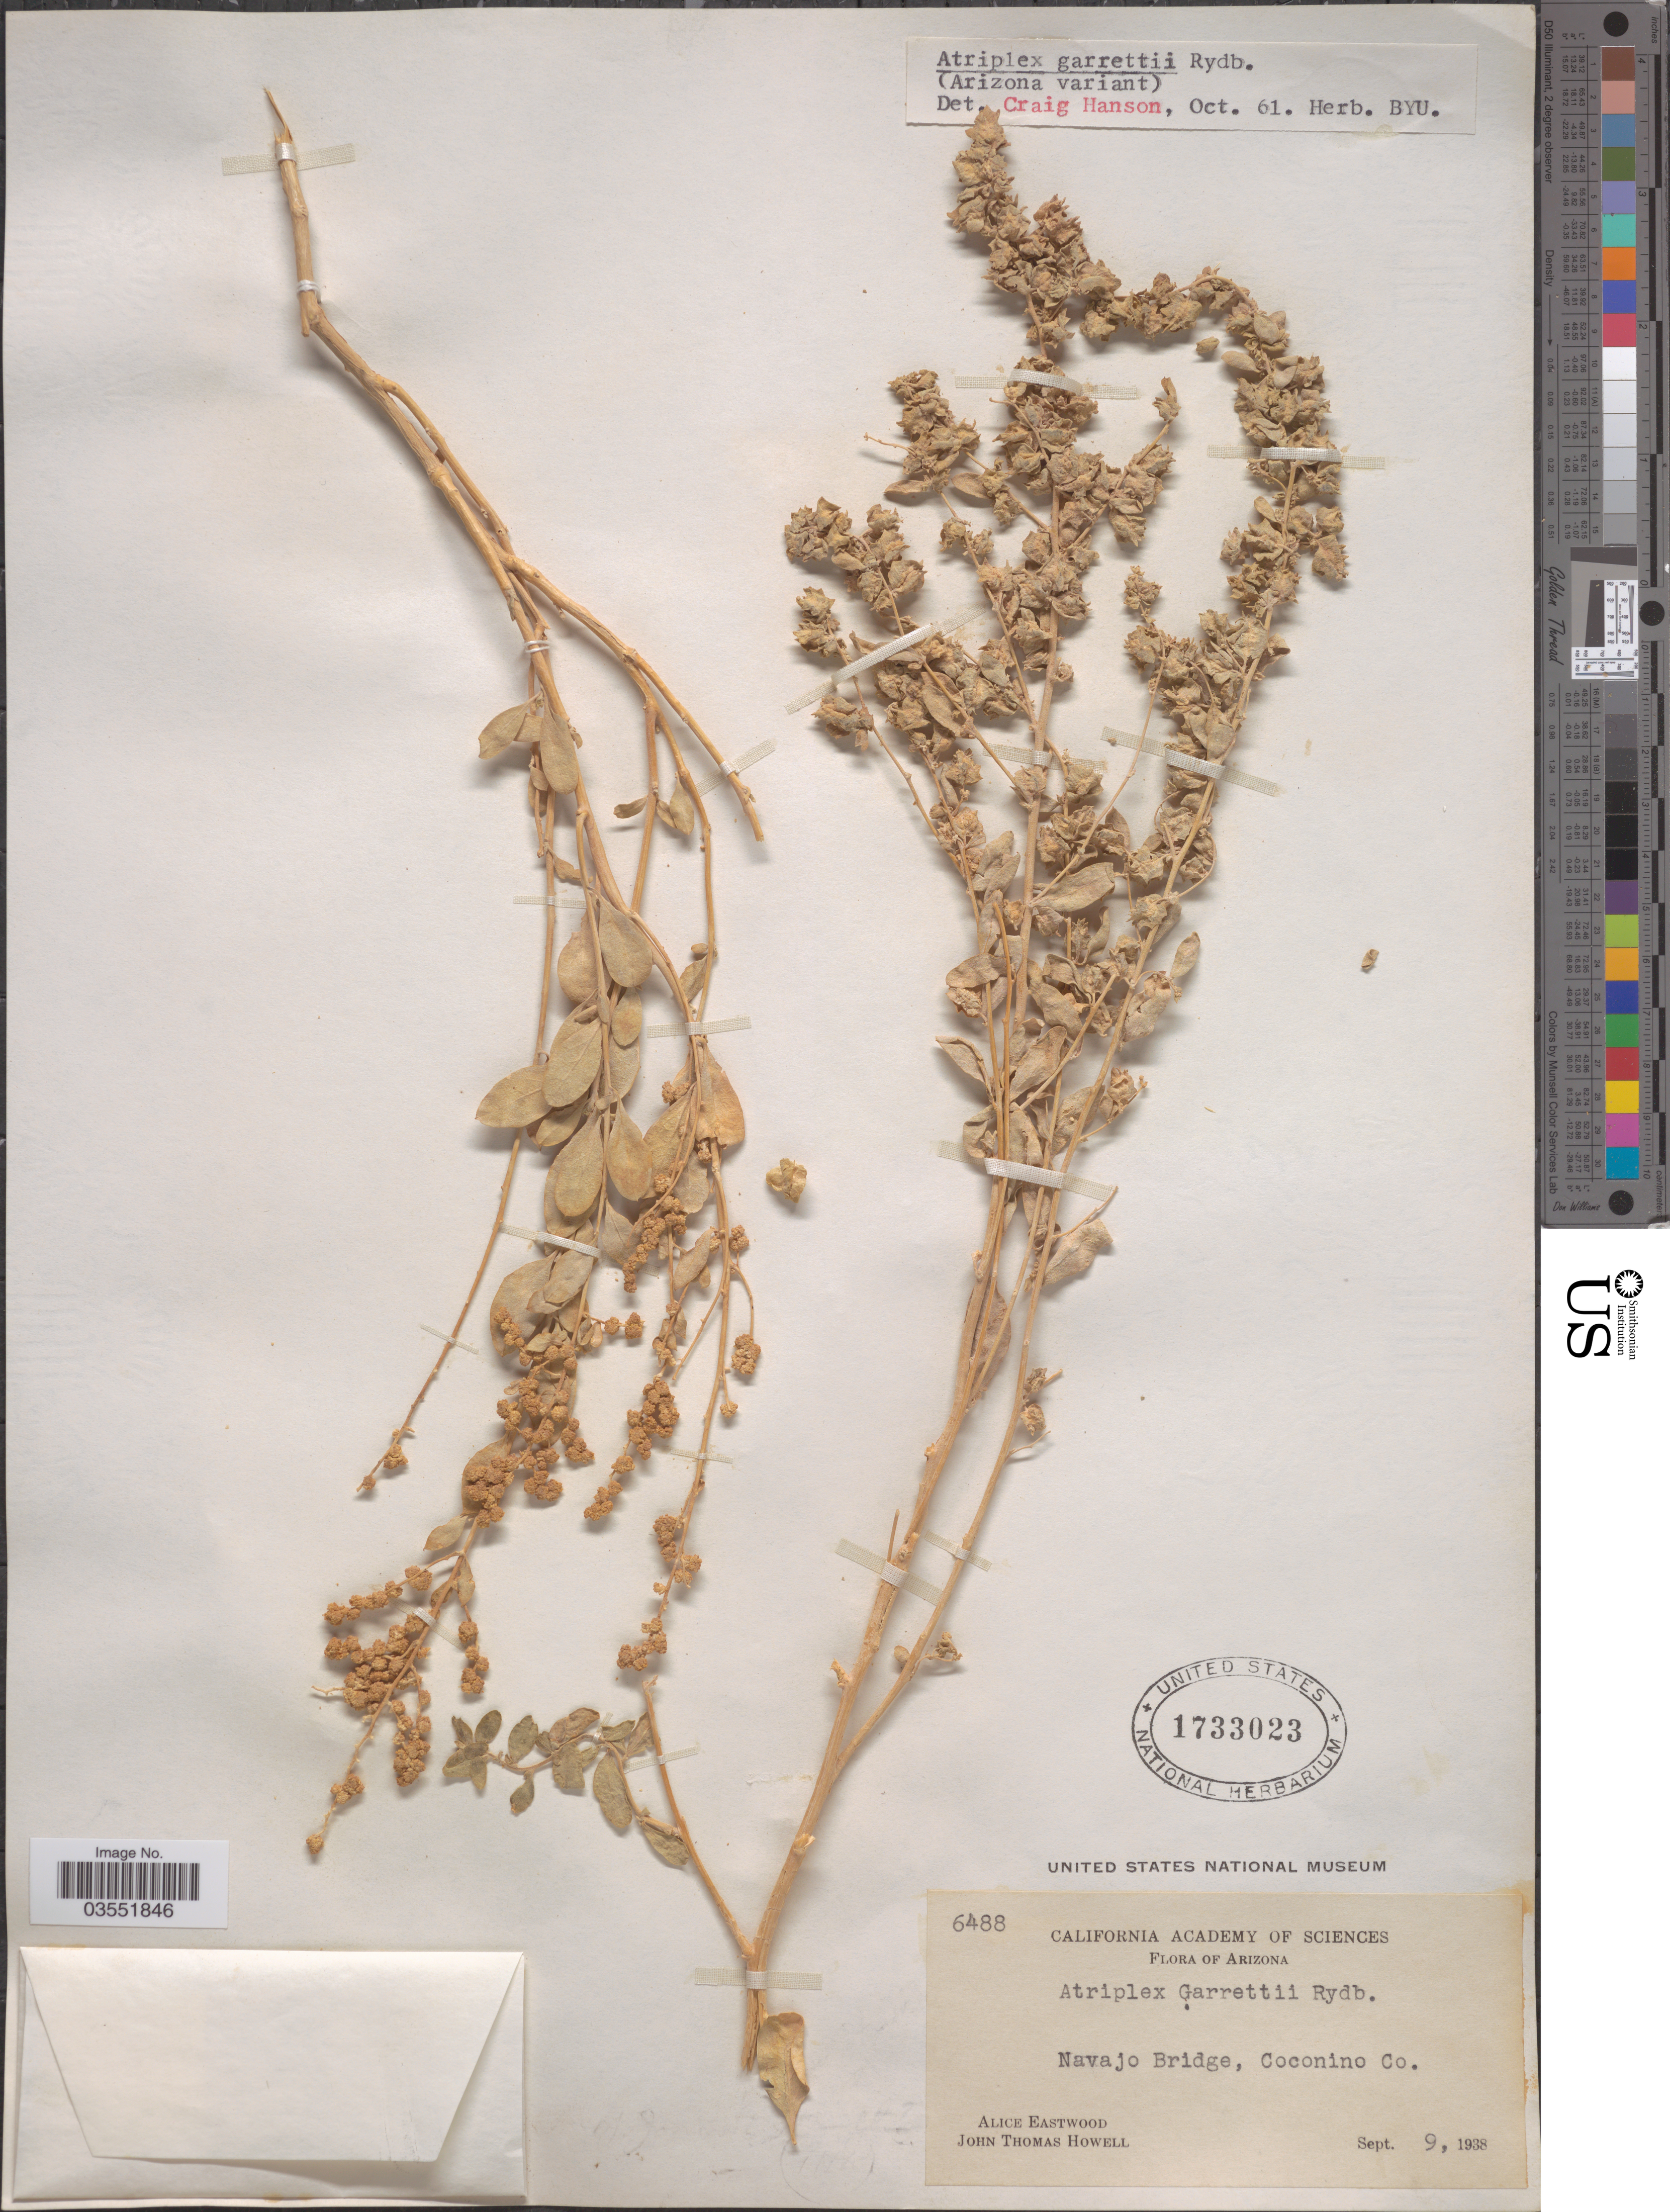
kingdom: Plantae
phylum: Tracheophyta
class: Magnoliopsida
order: Caryophyllales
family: Amaranthaceae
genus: Atriplex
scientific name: Atriplex garrettii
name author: Rydb.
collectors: A. Eastwood & J. T. Howell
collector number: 6488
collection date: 1938-09-09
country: United States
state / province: Arizona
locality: Navajo Bridge, Coconino County.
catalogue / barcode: US 1733023